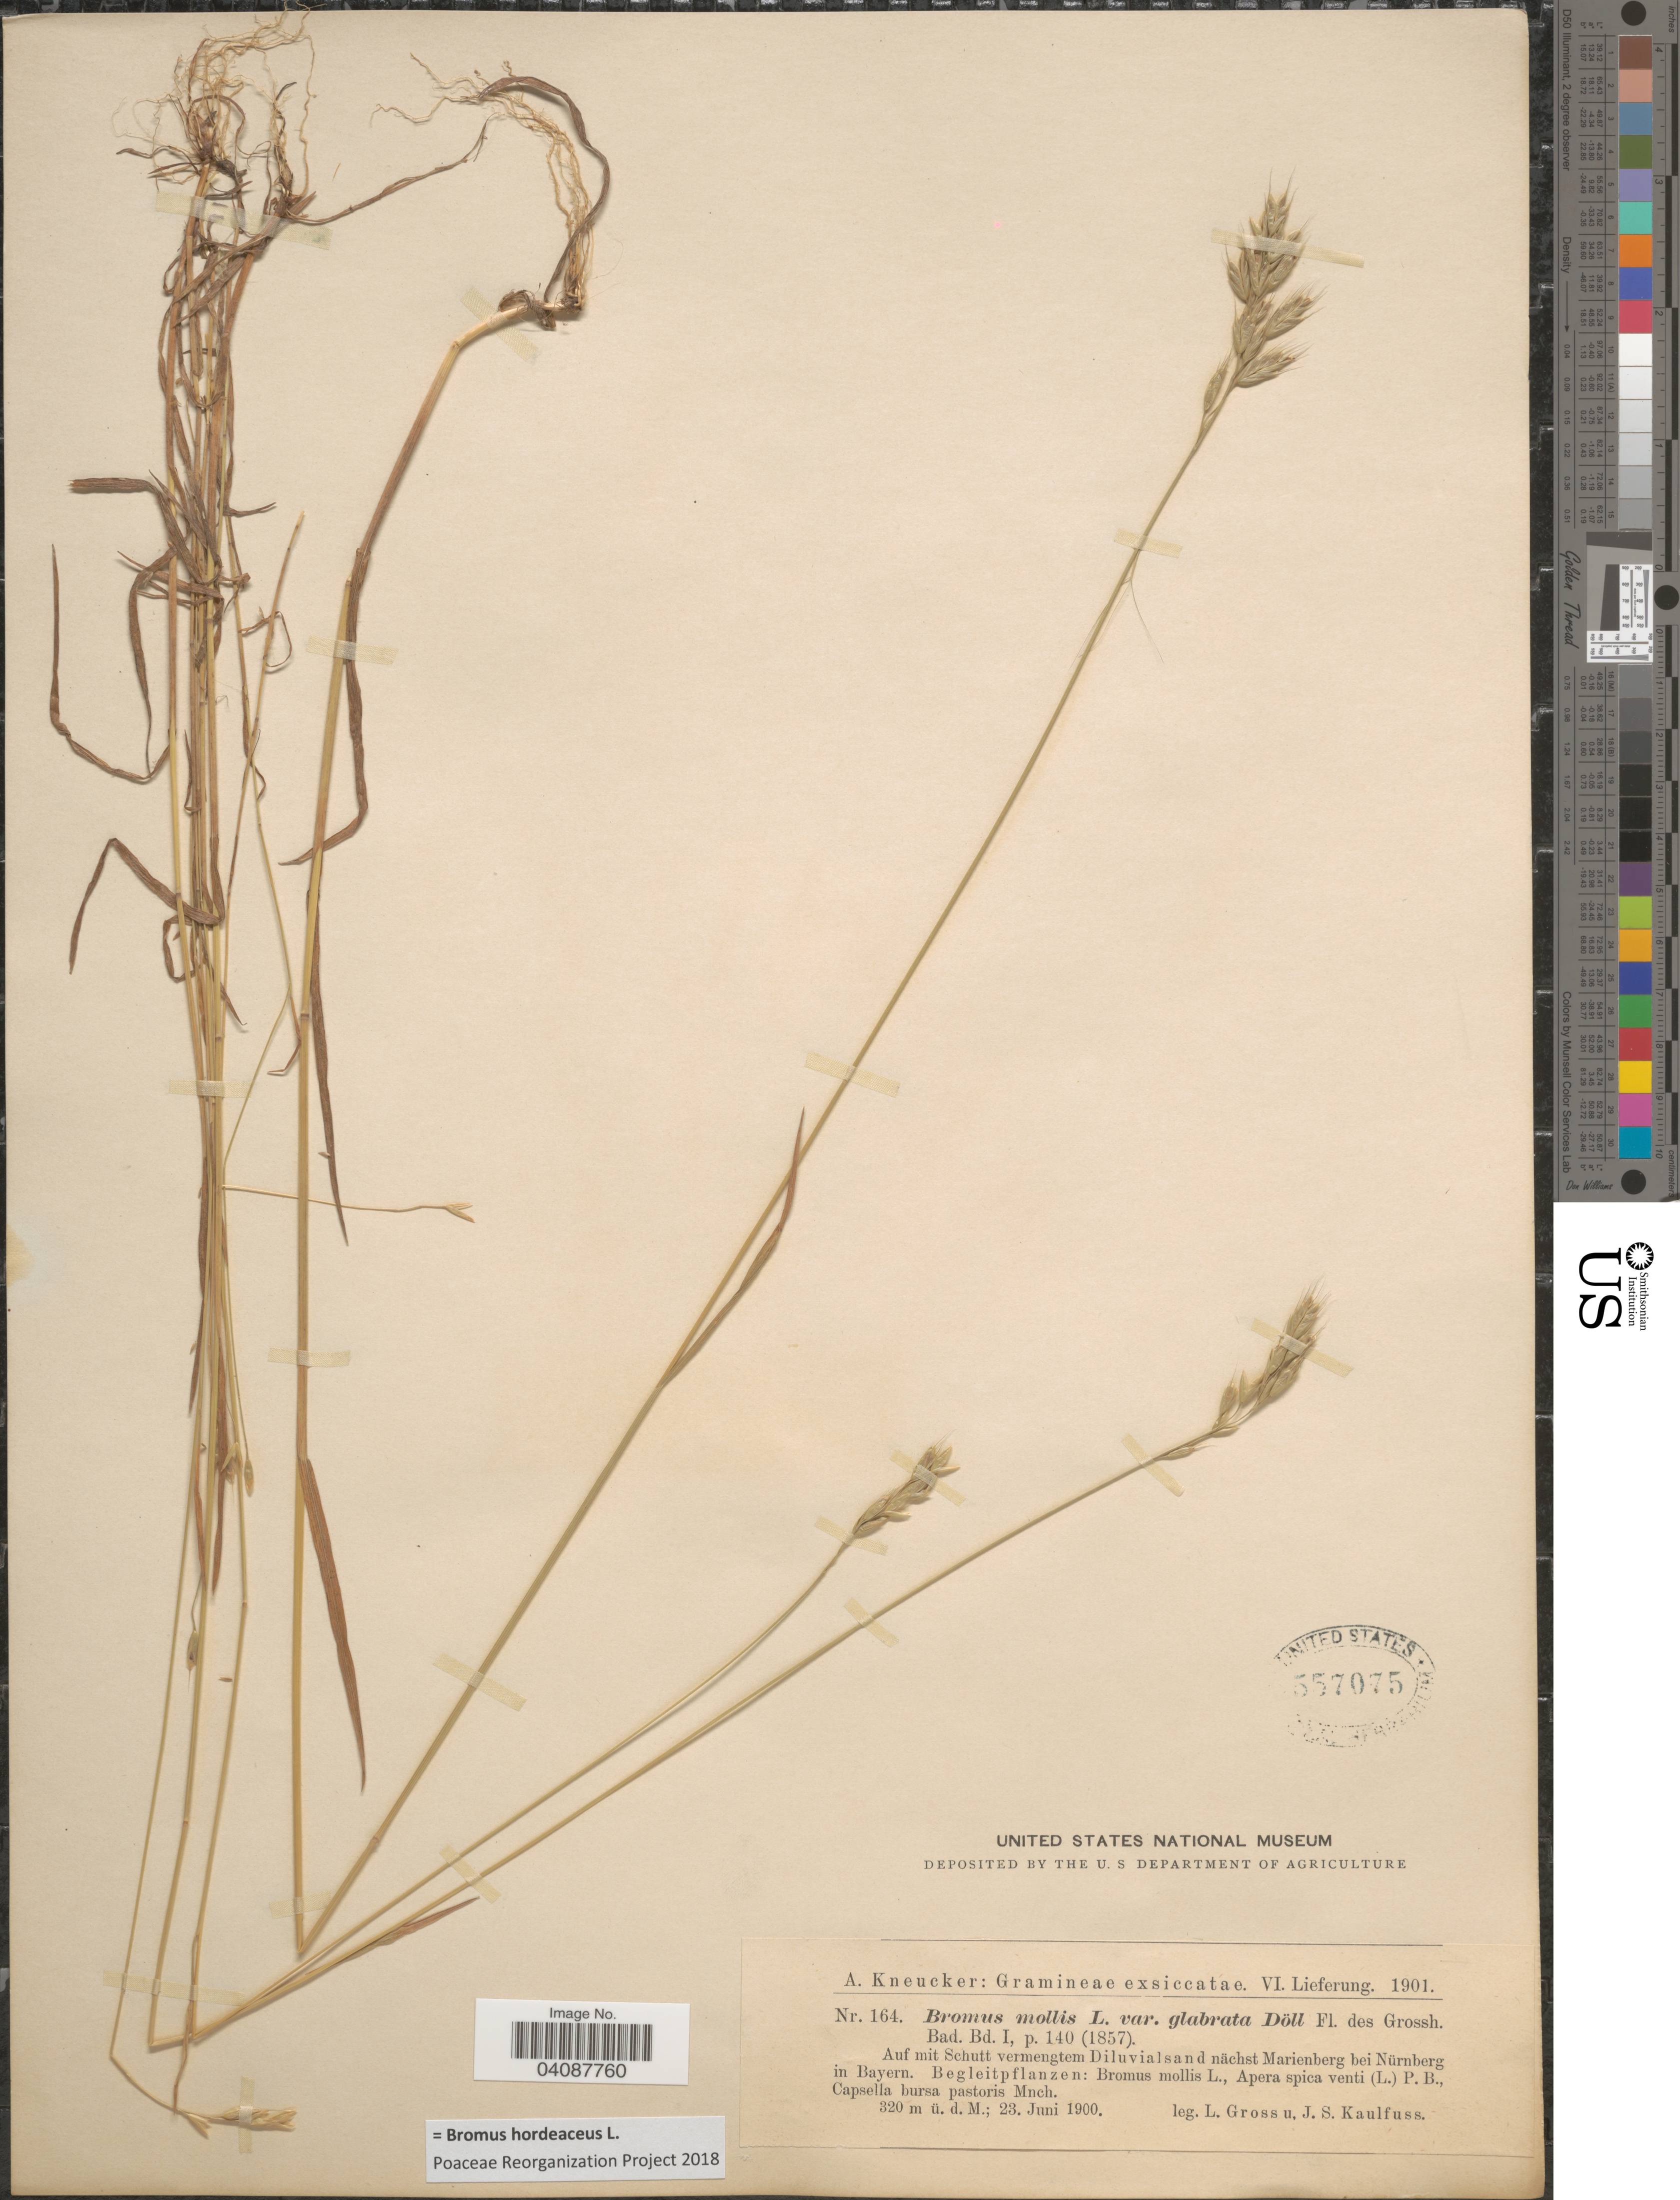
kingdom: Plantae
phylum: Tracheophyta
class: Liliopsida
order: Poales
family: Poaceae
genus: Bromus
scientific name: Bromus hordeaceus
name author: L.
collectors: L. Gross & J. S. Kaulfuss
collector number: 164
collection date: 1900-06-23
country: Germany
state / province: Bayern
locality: Auf mit Schutt vermengtem Diluvialsand nächst Marienburg bei Nürnberg in Bayern.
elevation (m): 320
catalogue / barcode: US 557075